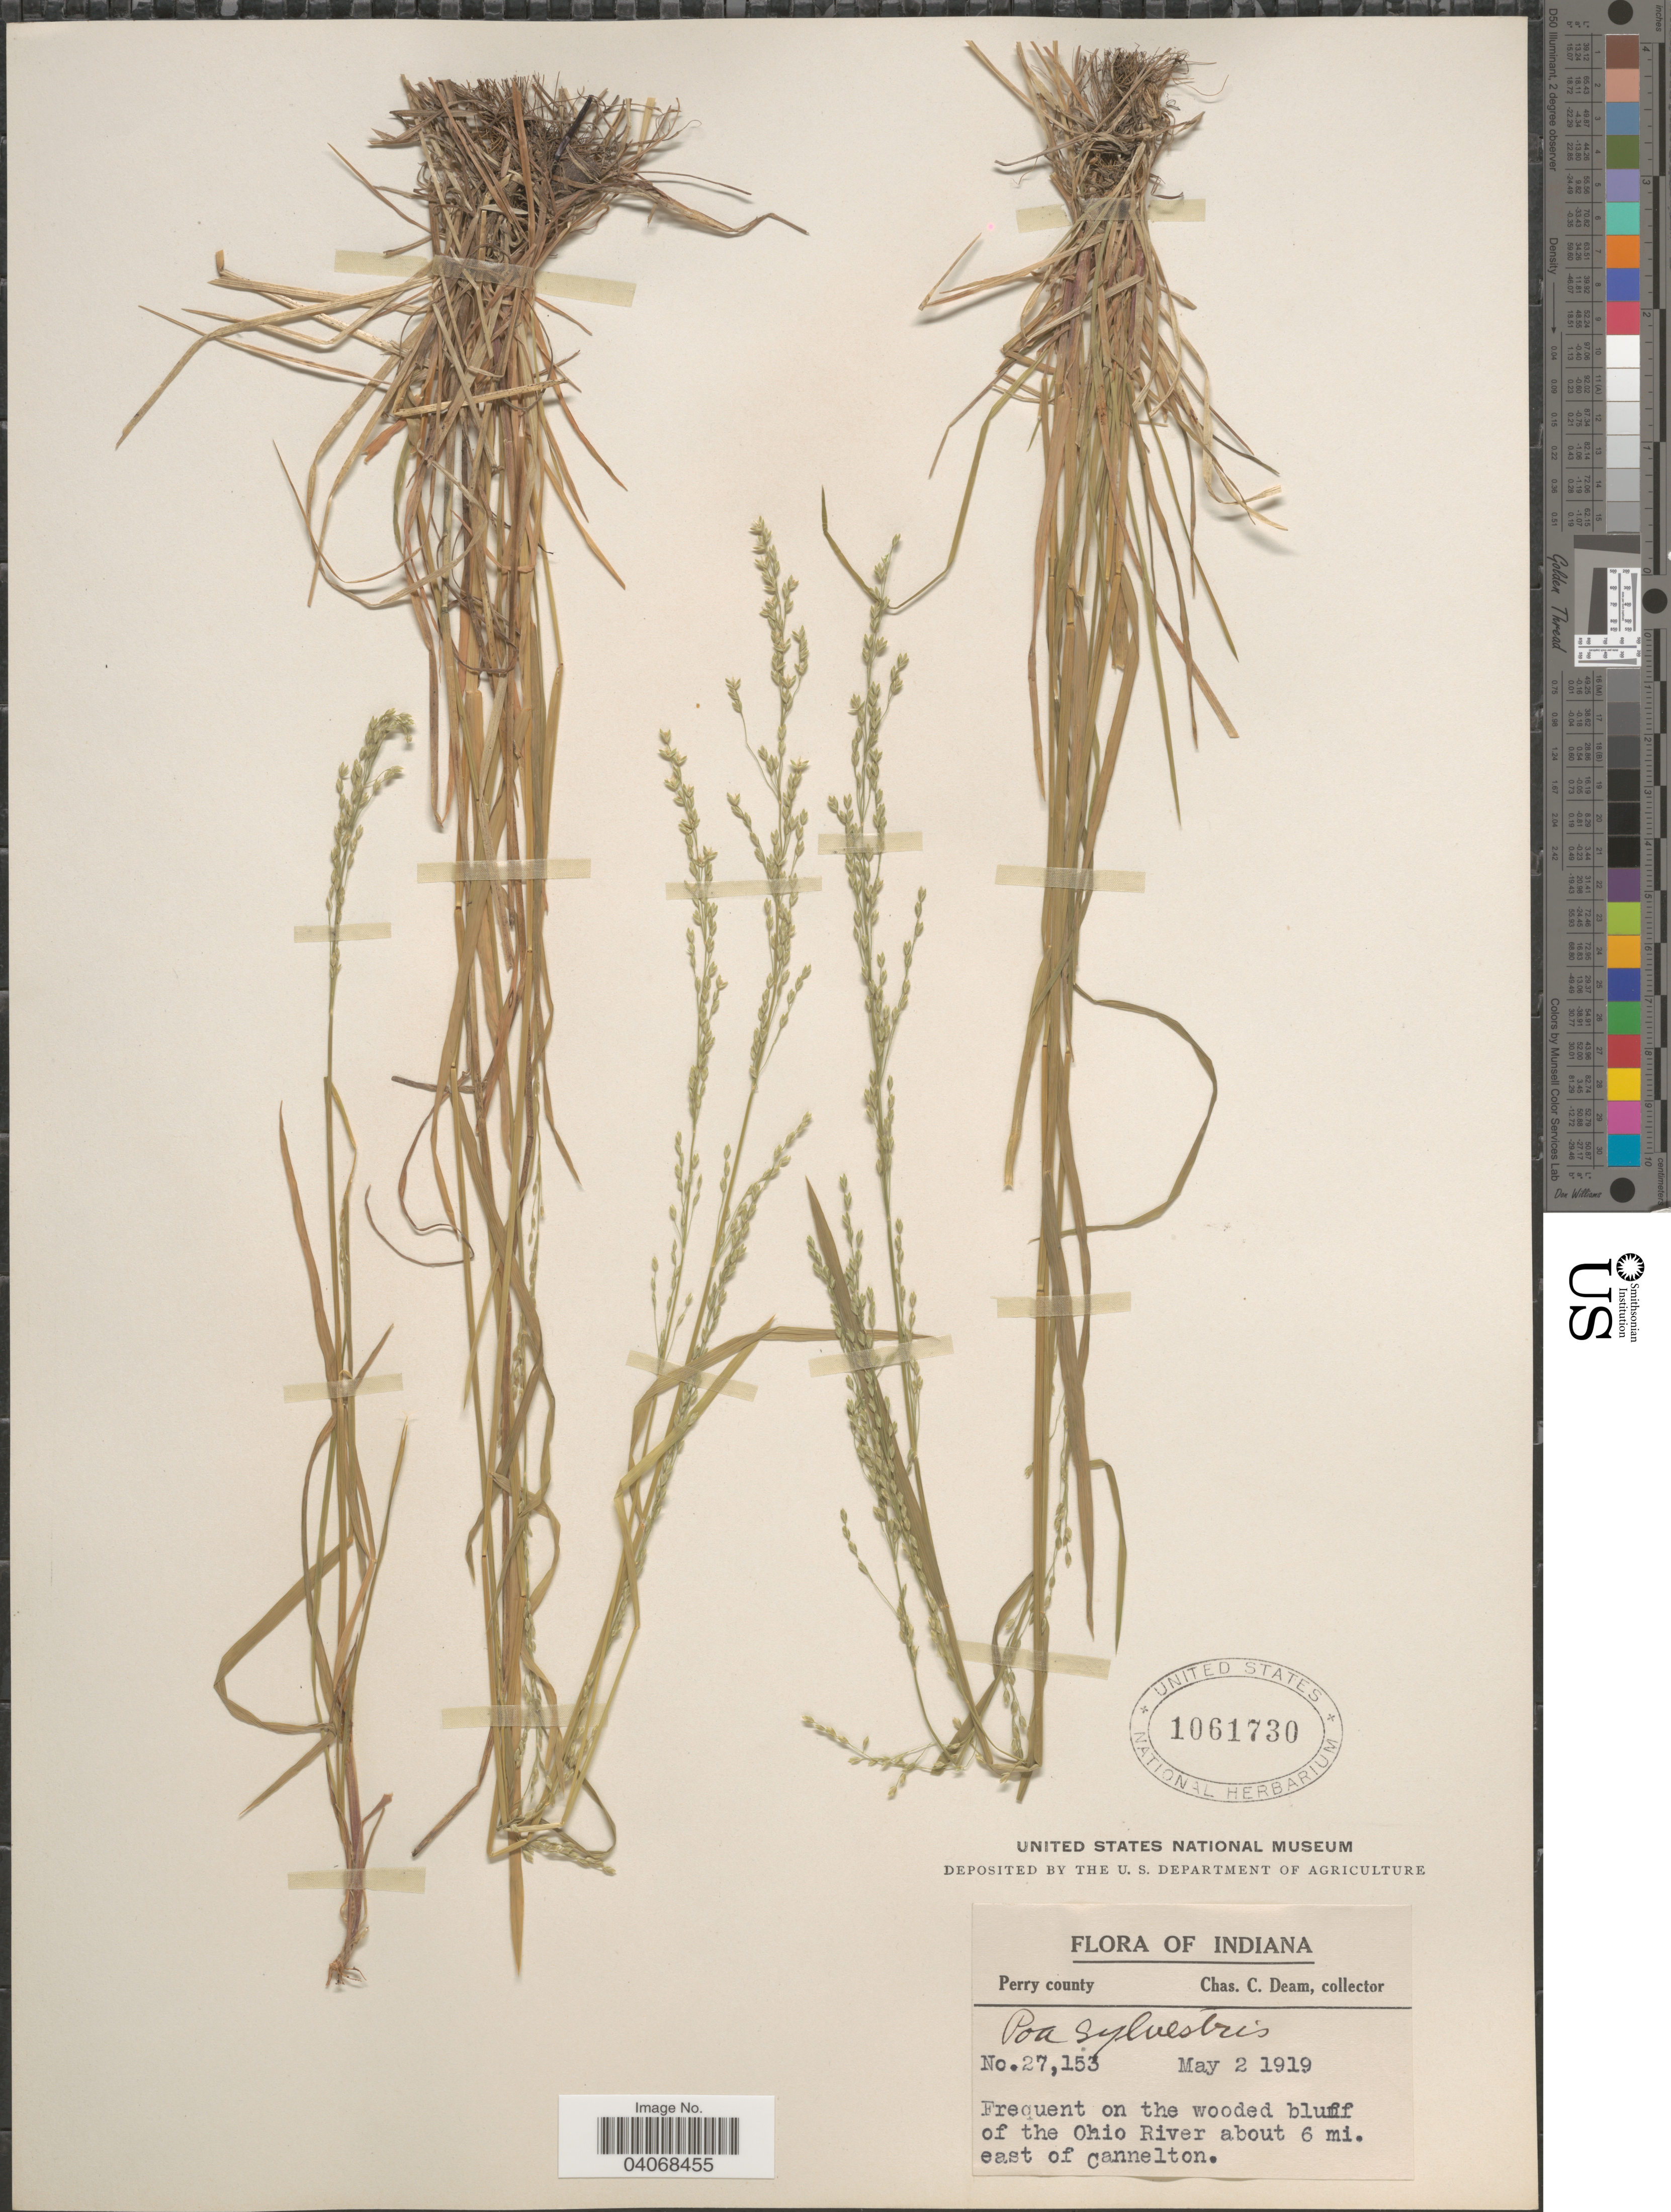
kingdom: Plantae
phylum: Tracheophyta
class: Liliopsida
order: Poales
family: Poaceae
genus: Poa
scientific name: Poa sylvestris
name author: A. Gray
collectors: C. C. Deam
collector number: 27153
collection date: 1919-05-02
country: United States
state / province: Indiana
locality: Frequent on the wooded bluff of the Ohio River about 6 mi. east of Cannelton. Perry county.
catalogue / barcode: US 1061730